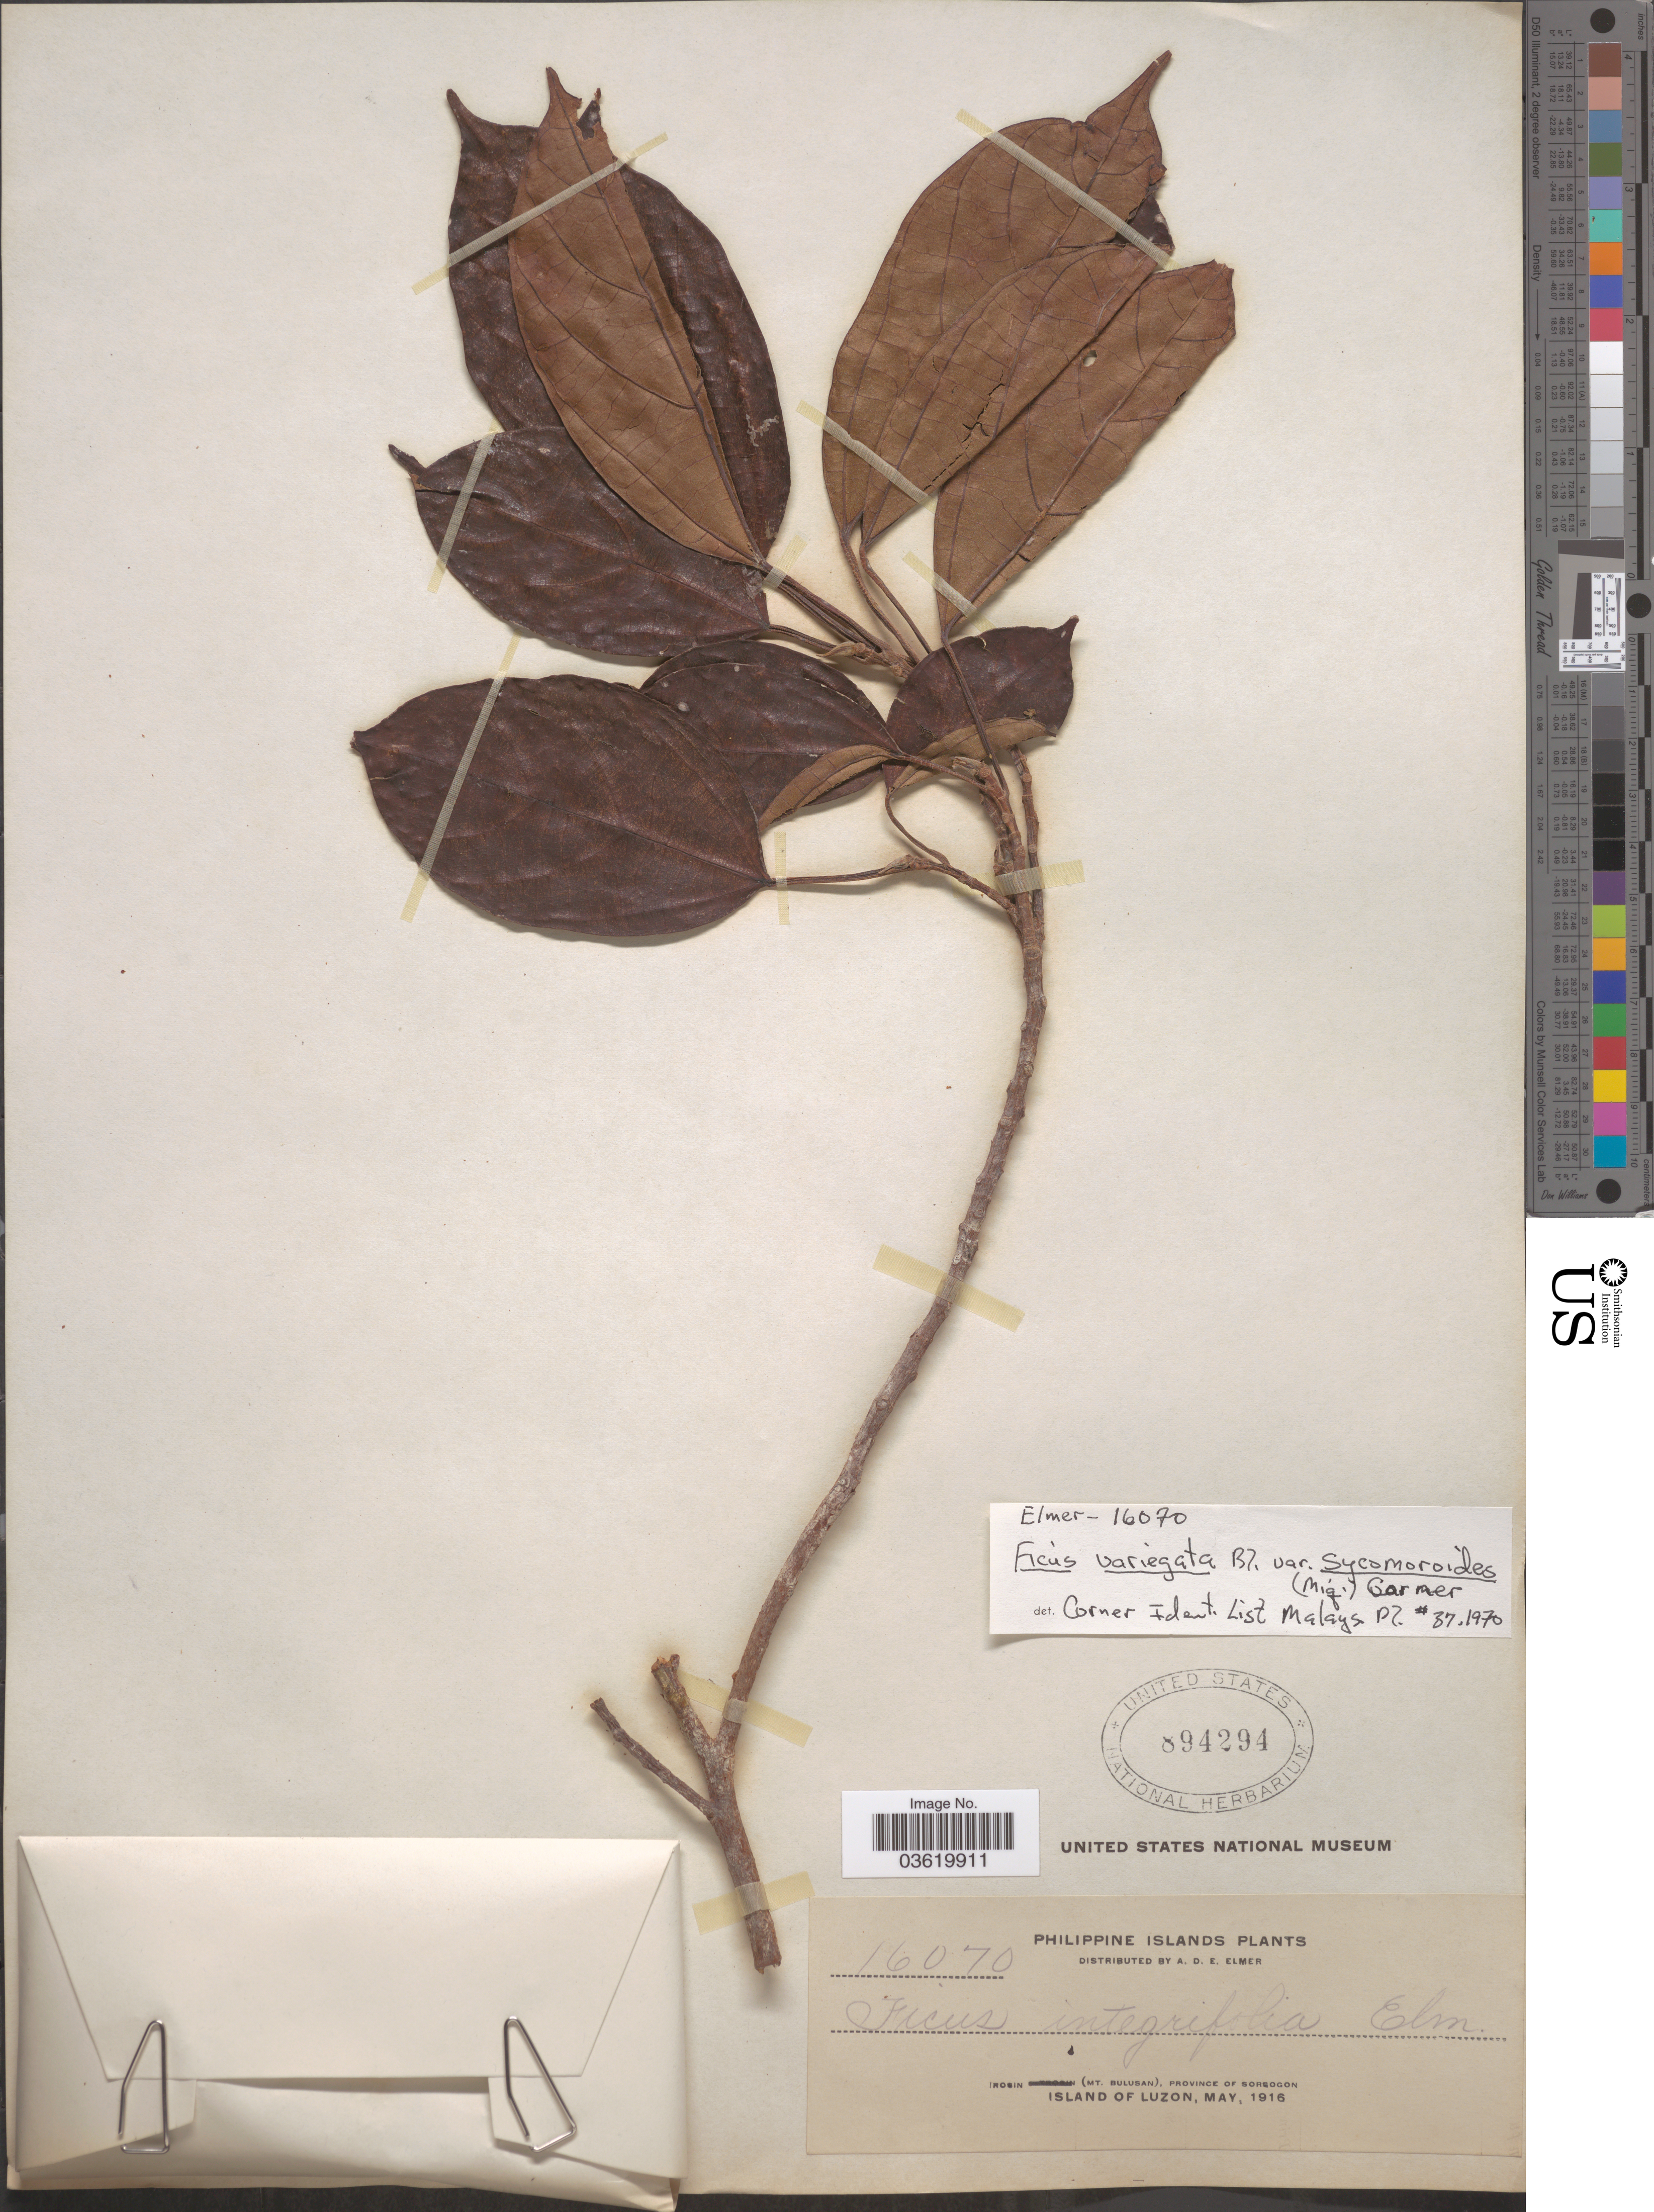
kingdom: Plantae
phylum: Tracheophyta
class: Magnoliopsida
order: Rosales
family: Moraceae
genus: Ficus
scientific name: Ficus variegata var. sycomoroides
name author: (Miq.) Corner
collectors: A. D. E. Elmer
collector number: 16070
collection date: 1916-05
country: Philippines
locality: Philippine Islands. Irosin (Mt. Bulusan), Province of Sorgoson. Island of Luzon.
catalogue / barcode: US 894294